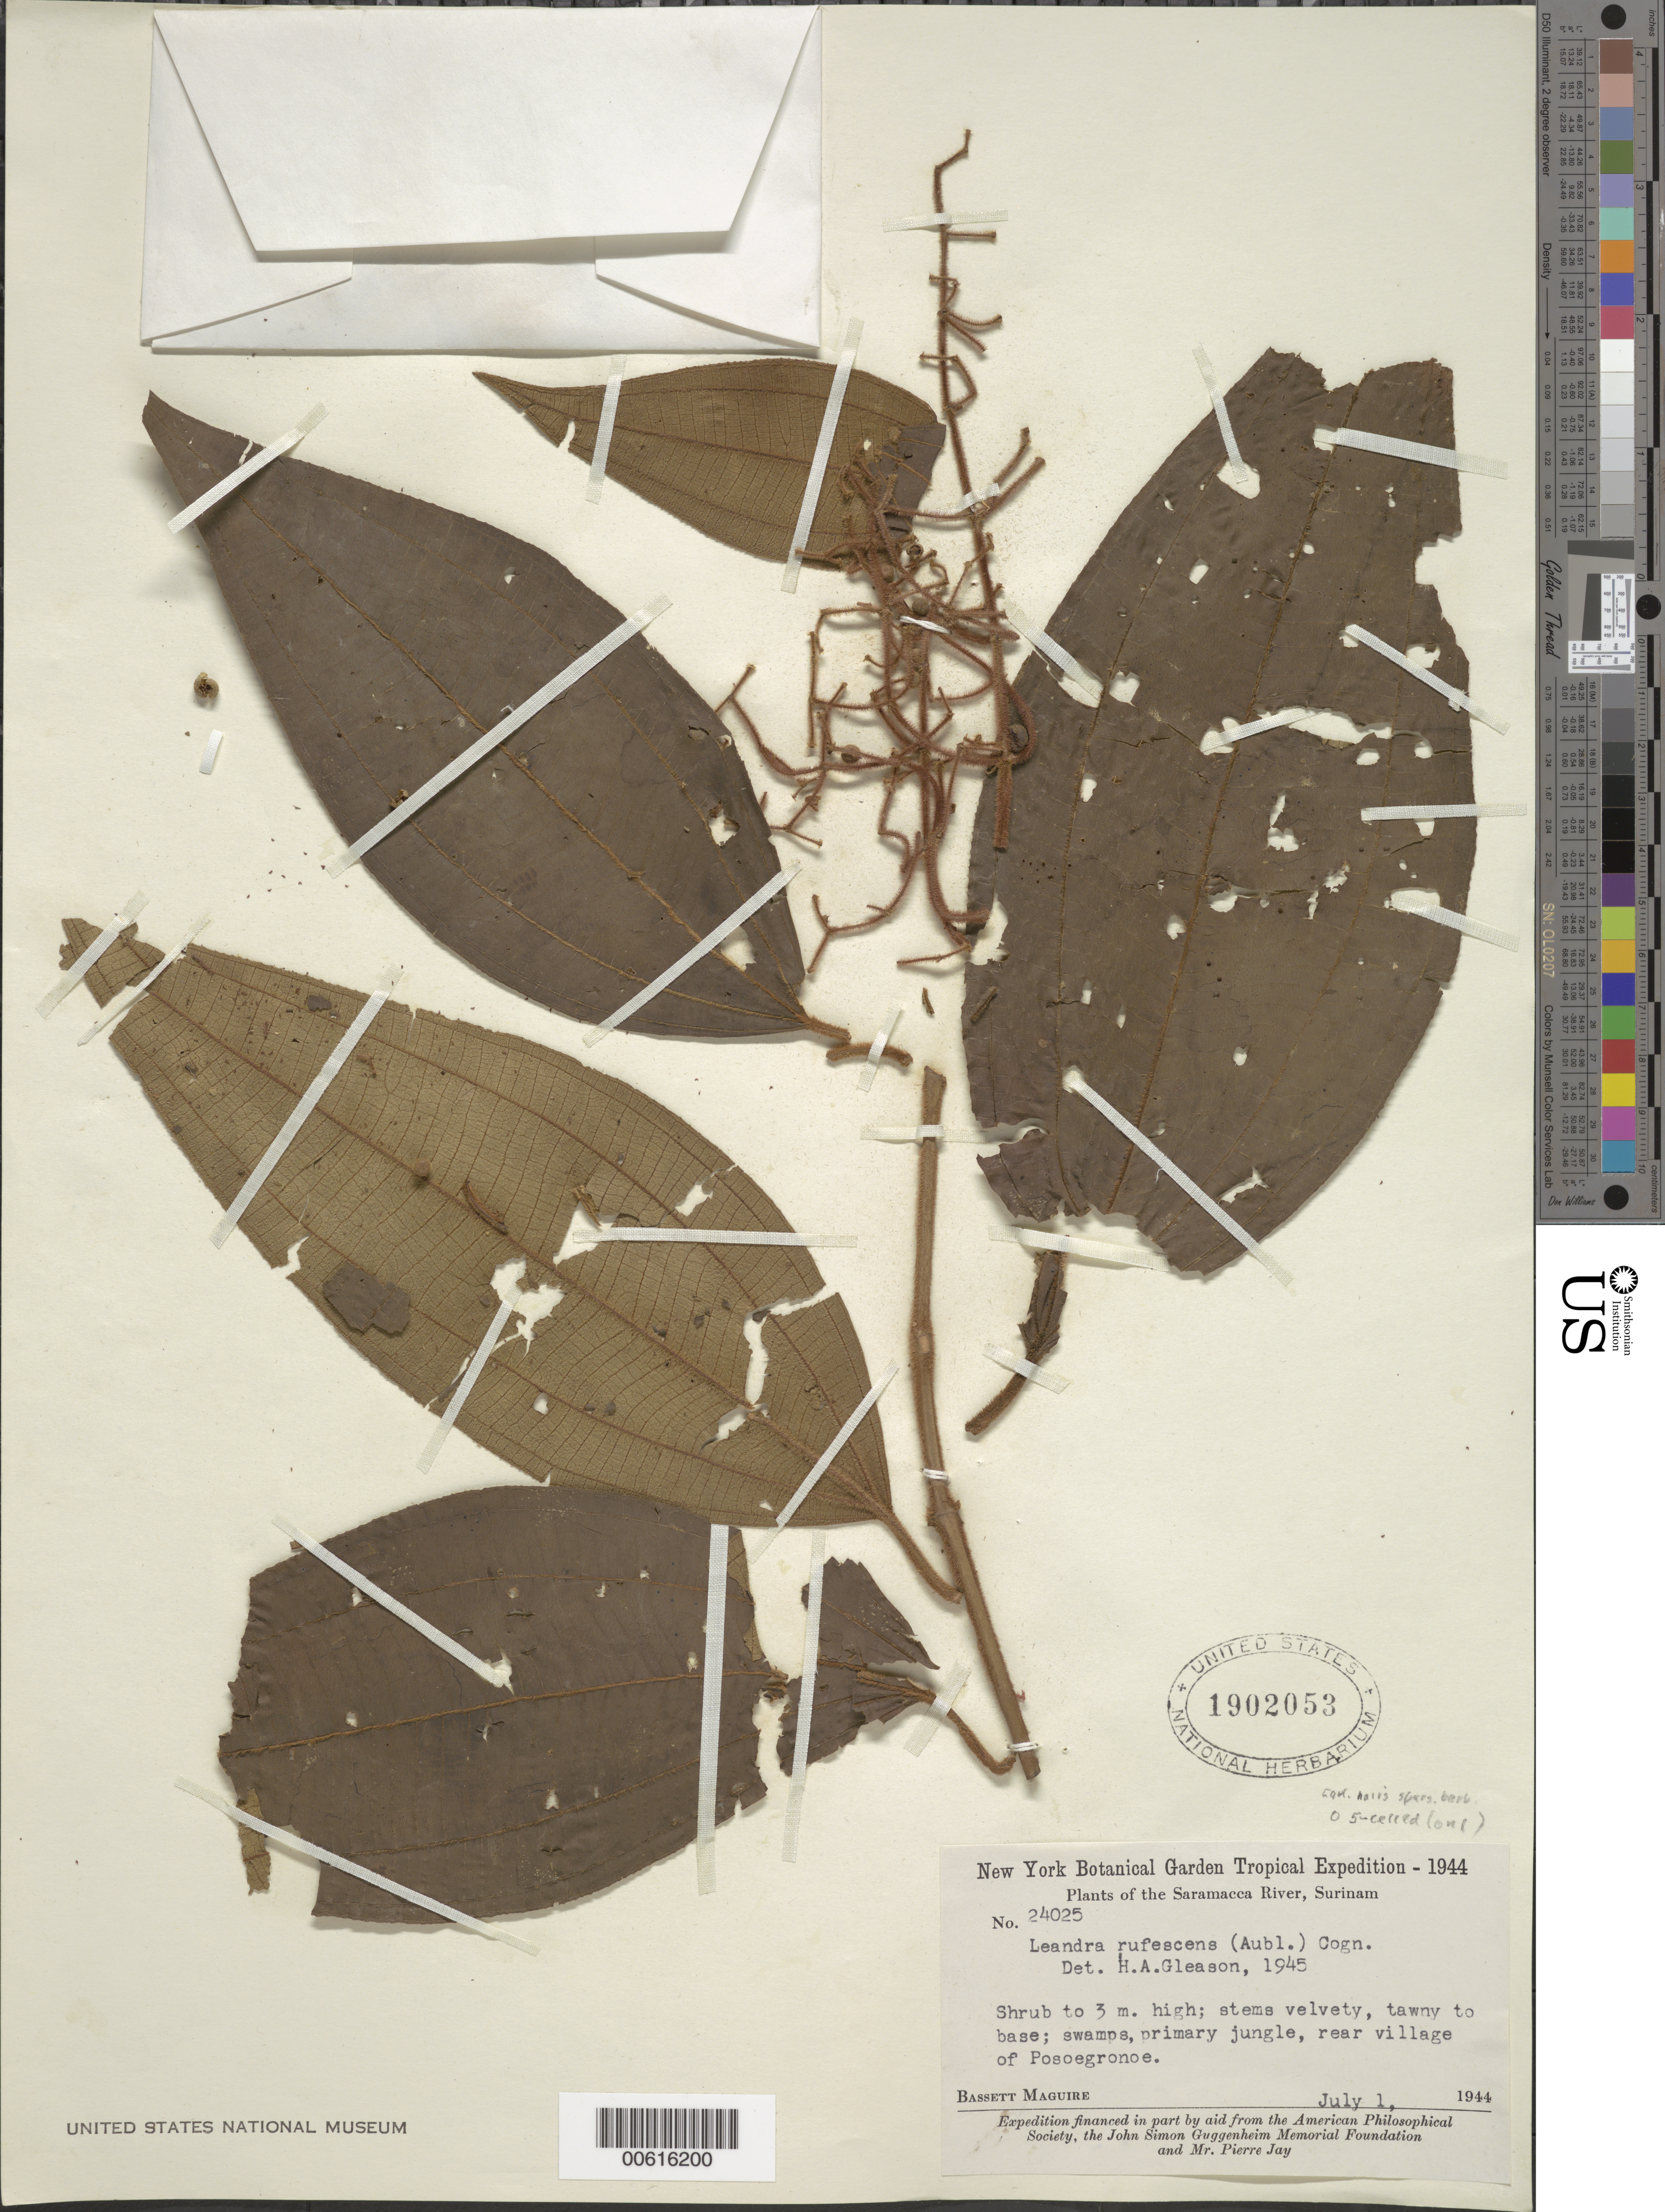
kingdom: Plantae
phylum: Tracheophyta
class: Magnoliopsida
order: Myrtales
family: Melastomataceae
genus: Leandra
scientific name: Leandra rufescens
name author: (DC.) Cogn.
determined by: Gleason, H. A.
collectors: B. Maguire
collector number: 24025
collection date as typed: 1-Jul-44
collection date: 1944-07-01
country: Suriname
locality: Saramacca River Headwaters, Posoegronoe Village, rear village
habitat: Swamps, primary jungle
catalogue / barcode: US 1902053